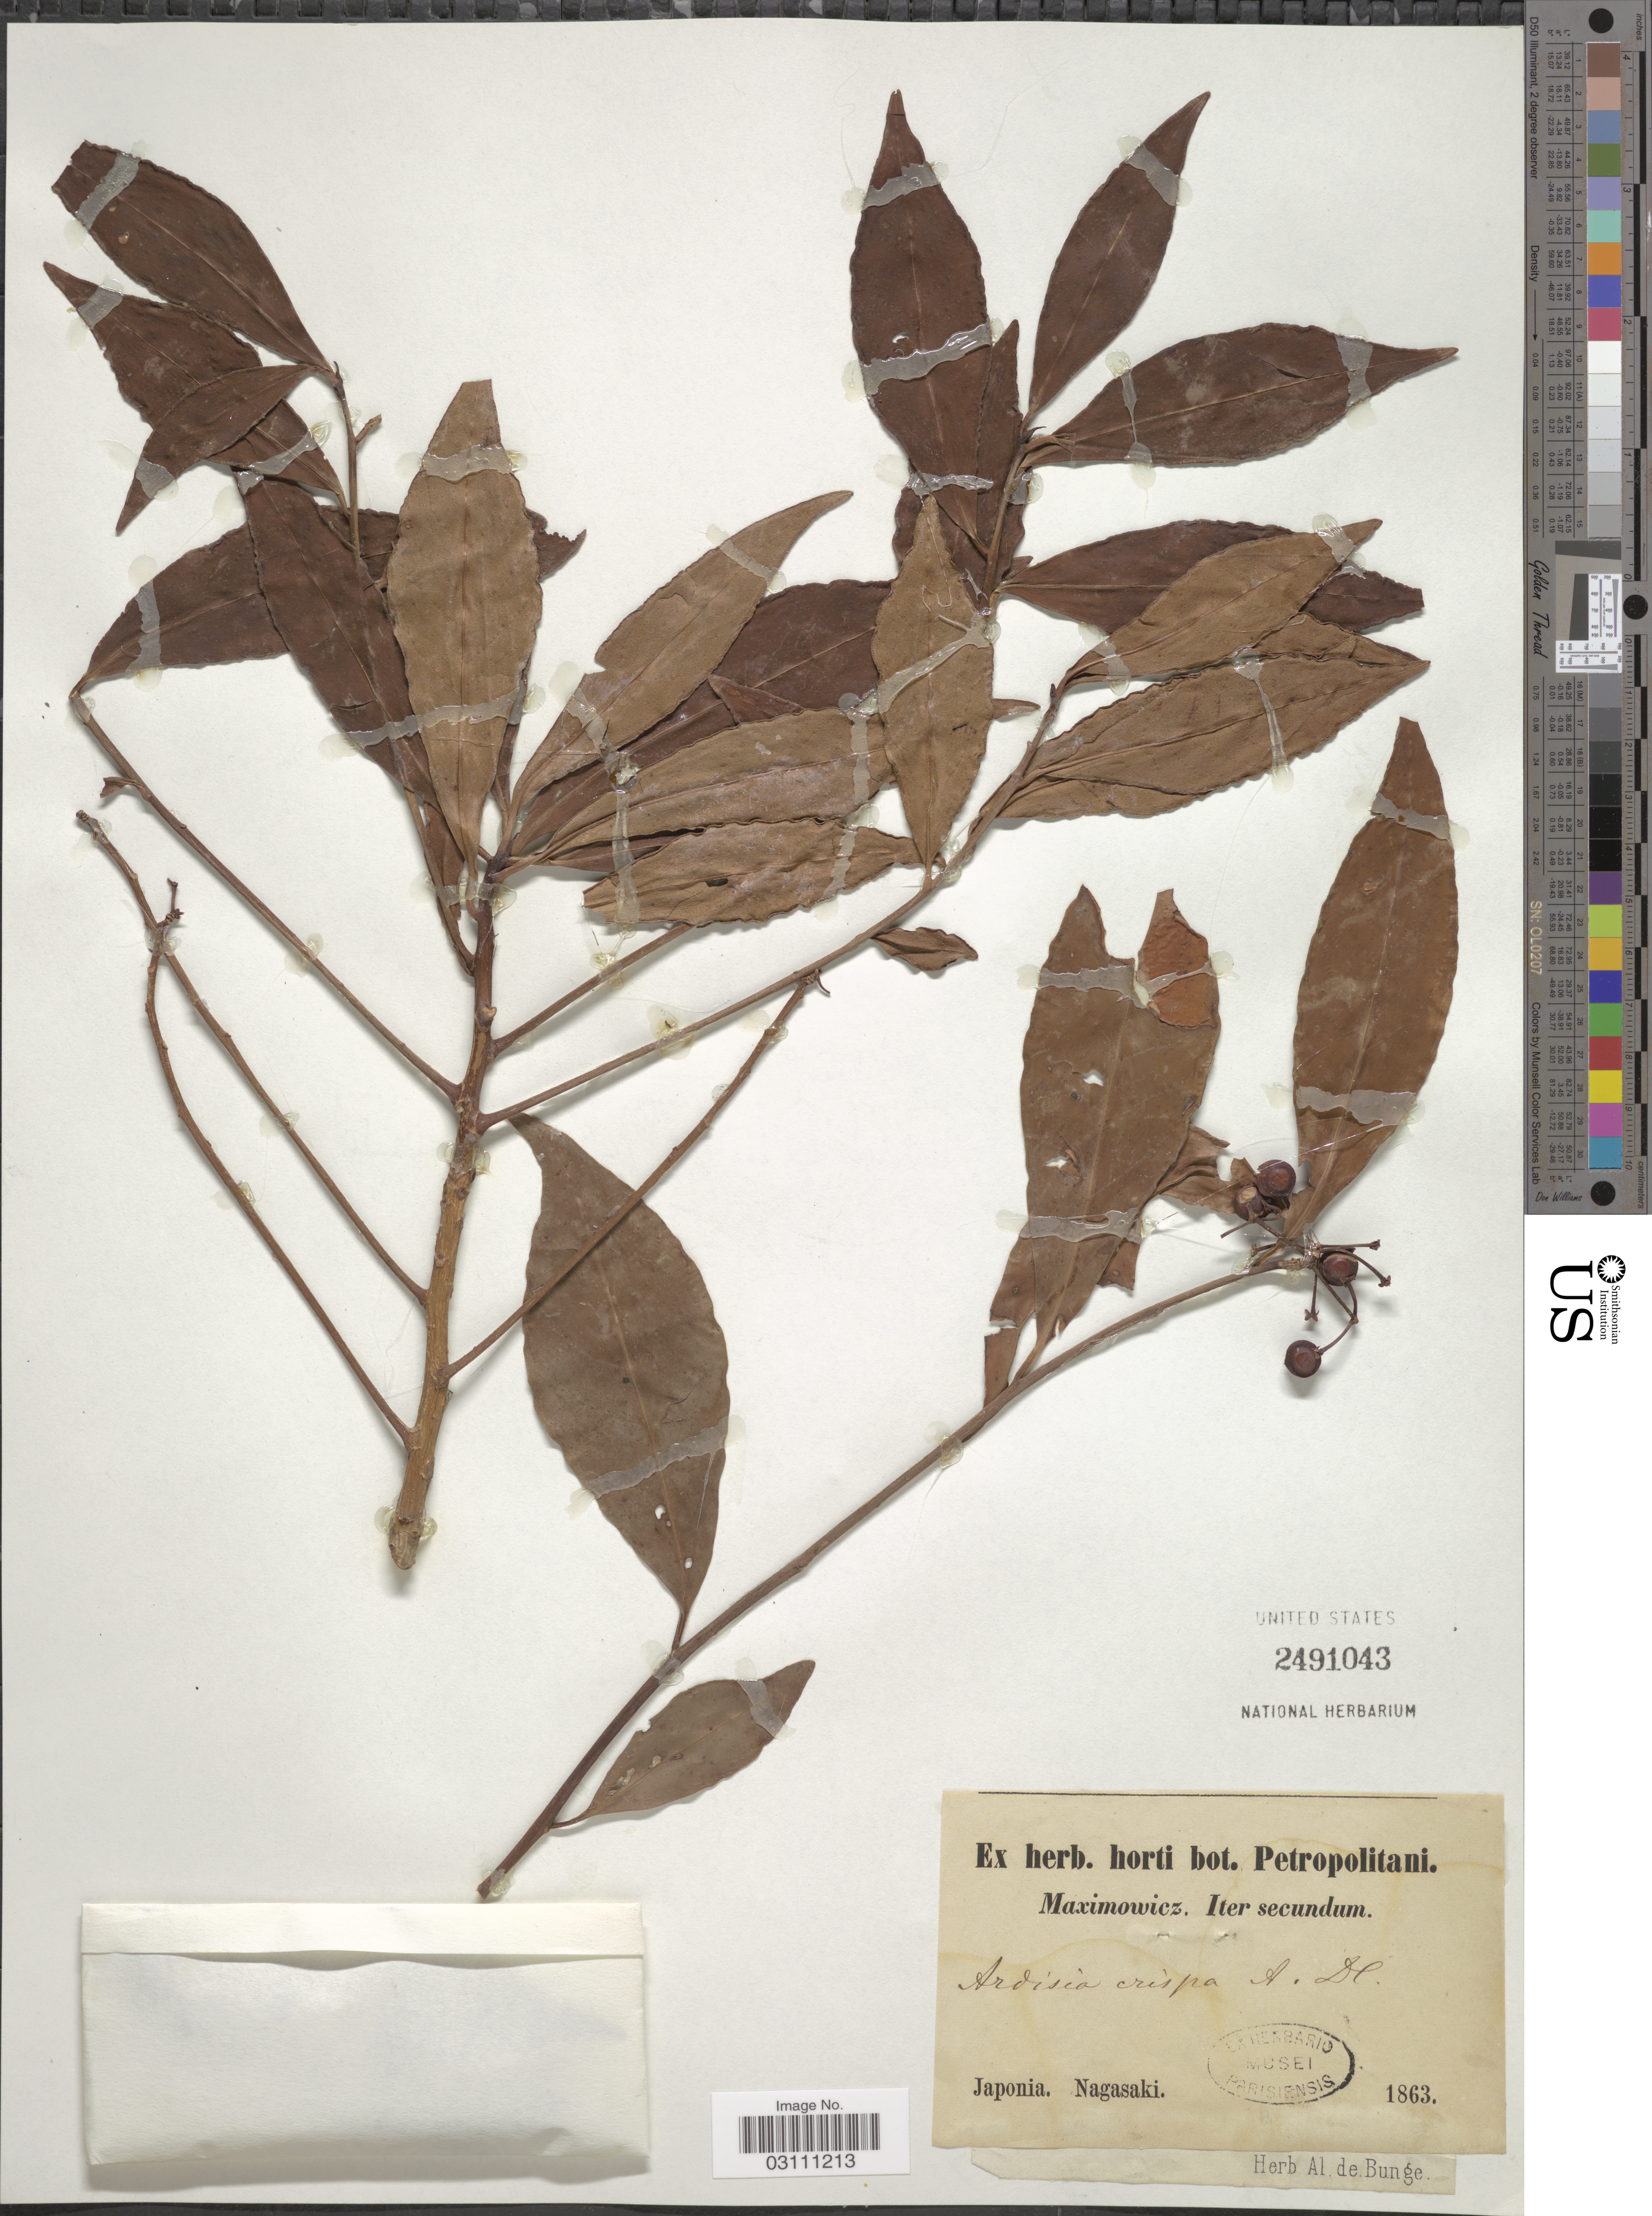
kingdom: Plantae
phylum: Tracheophyta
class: Magnoliopsida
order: Ericales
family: Primulaceae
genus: Ardisia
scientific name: Ardisia crenata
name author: Sims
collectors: Maximowicz, --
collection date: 1863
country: Japan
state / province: Nagasaki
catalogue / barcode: US 2491043